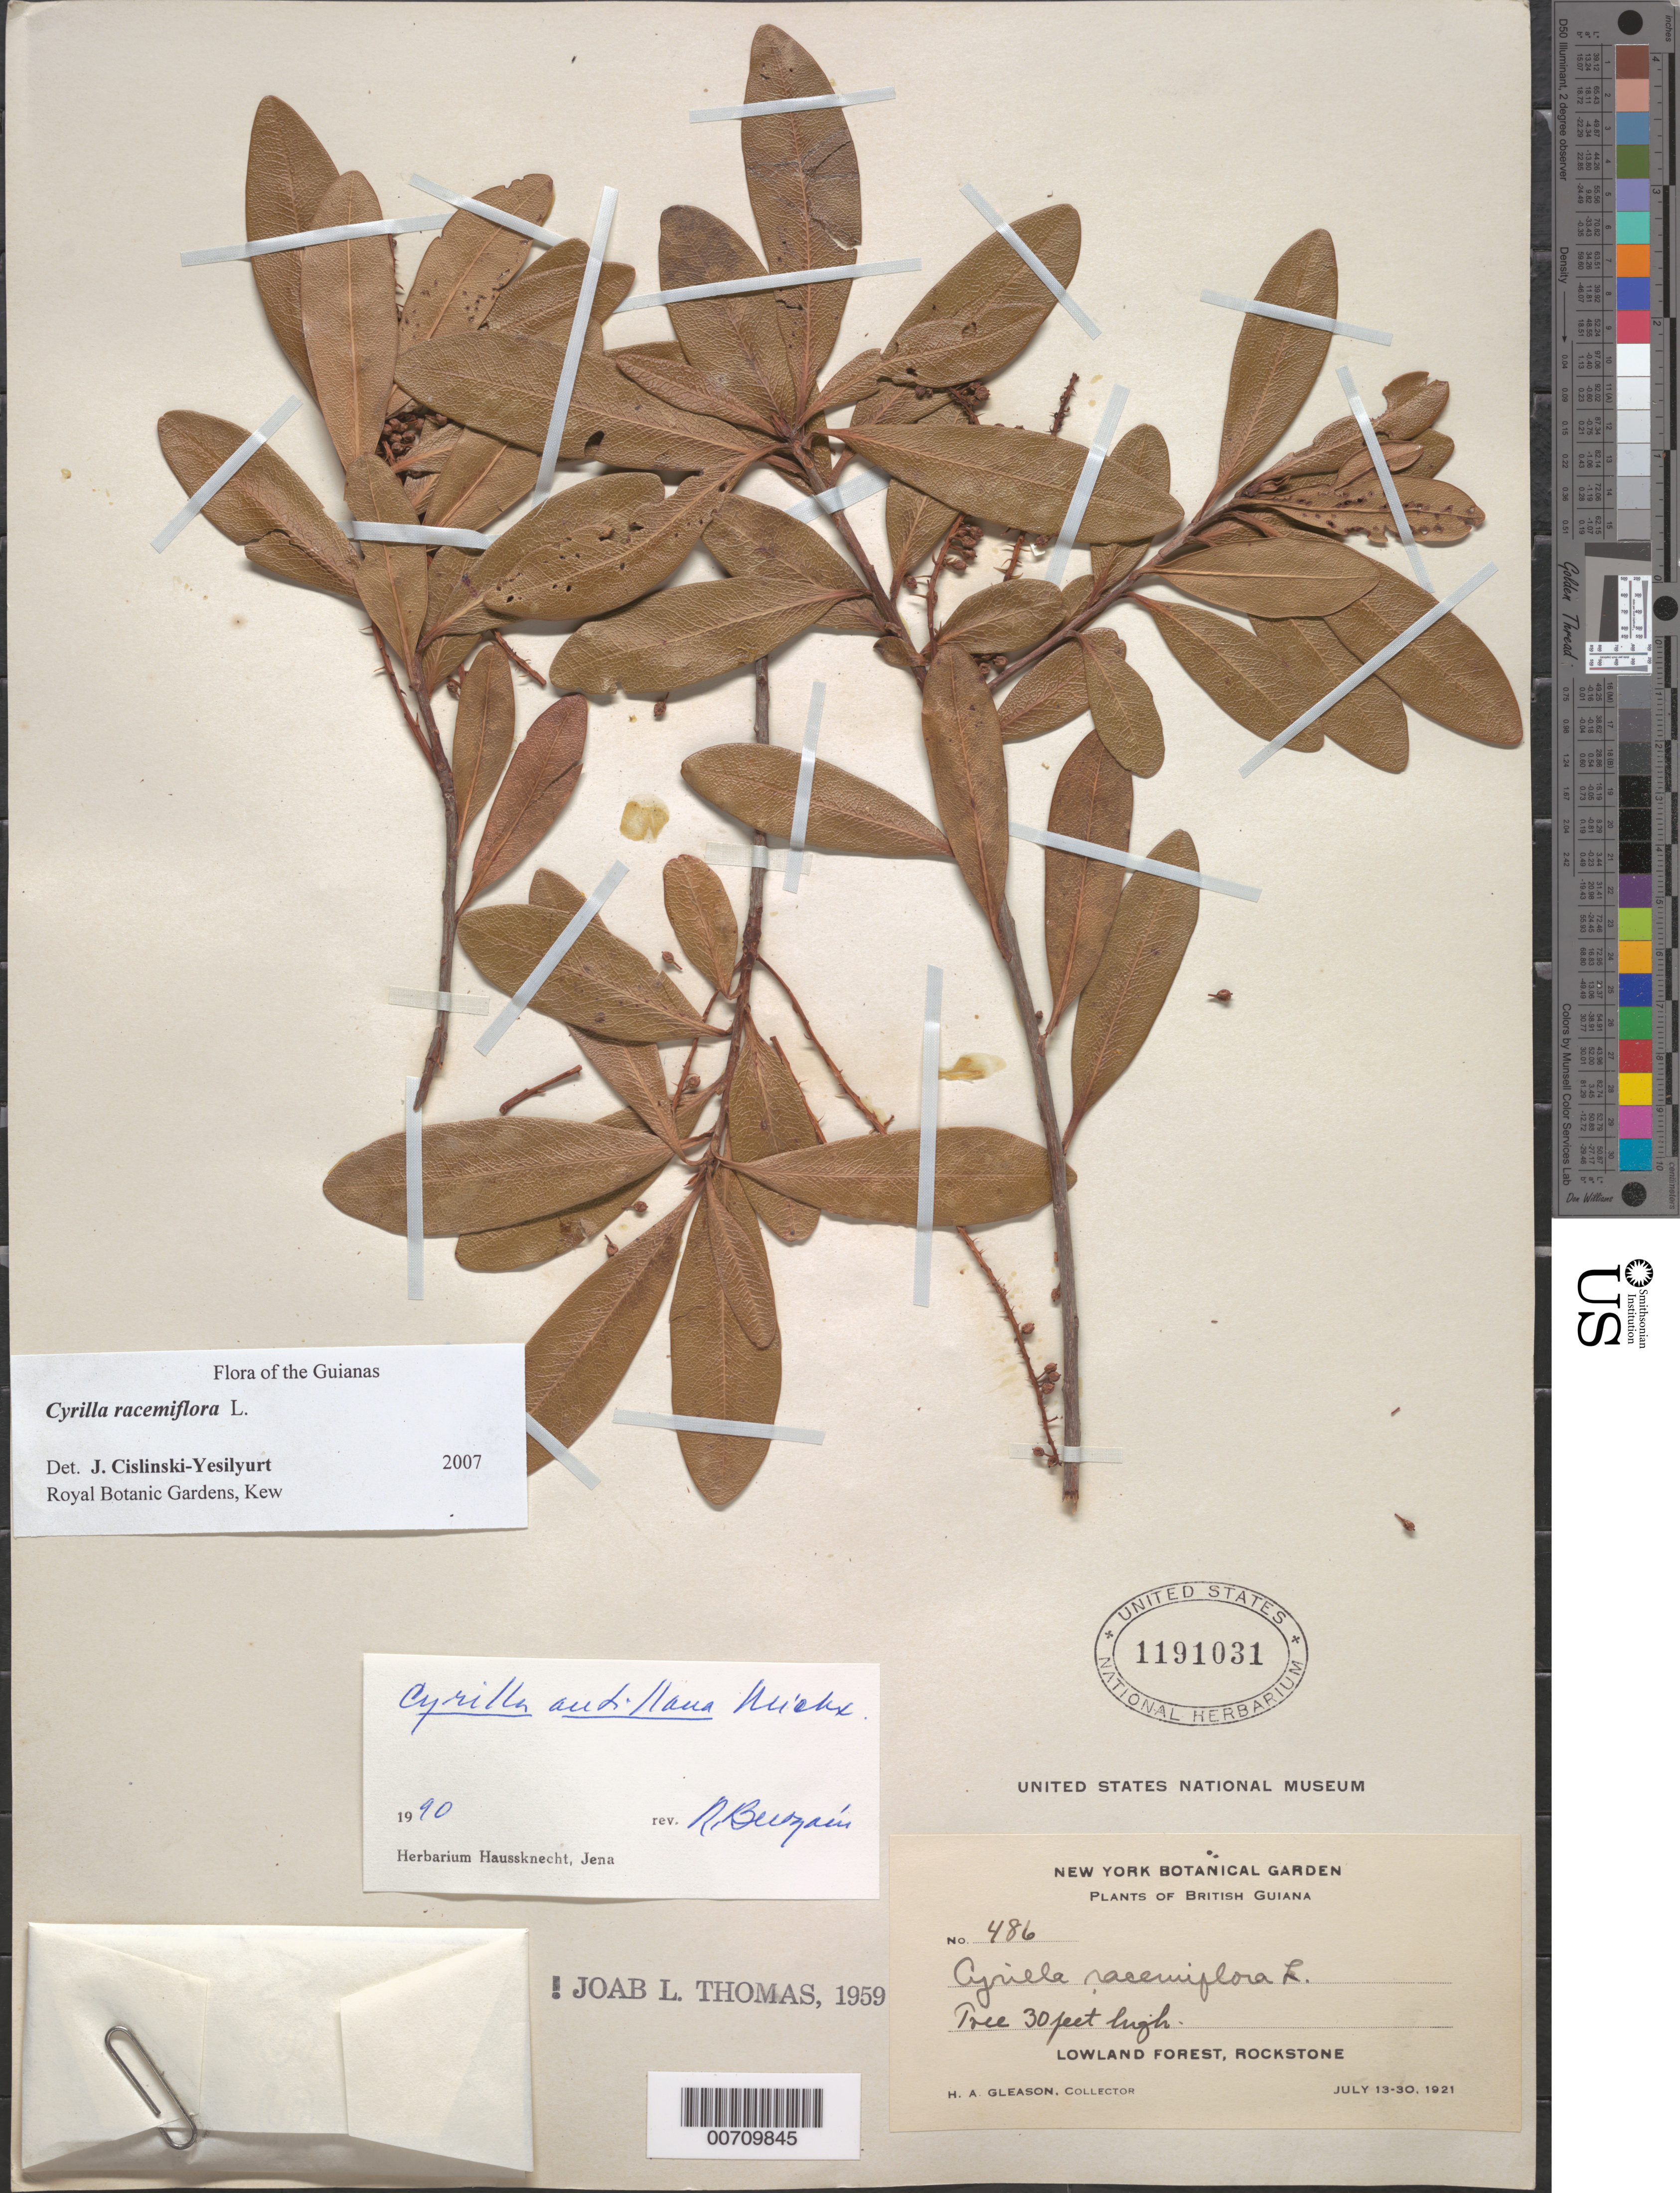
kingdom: Plantae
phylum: Tracheophyta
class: Magnoliopsida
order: Ericales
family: Cyrillaceae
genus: Cyrilla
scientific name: Cyrilla racemiflora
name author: L.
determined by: Yesilyurt, J. C.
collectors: H. A. Gleason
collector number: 486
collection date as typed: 13-Jul-21 to 30-Jul-21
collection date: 1921-07-13/1921-07-30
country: Guyana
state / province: U. Demerara-Berbice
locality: Rockstone, in and about the village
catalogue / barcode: US 1191031